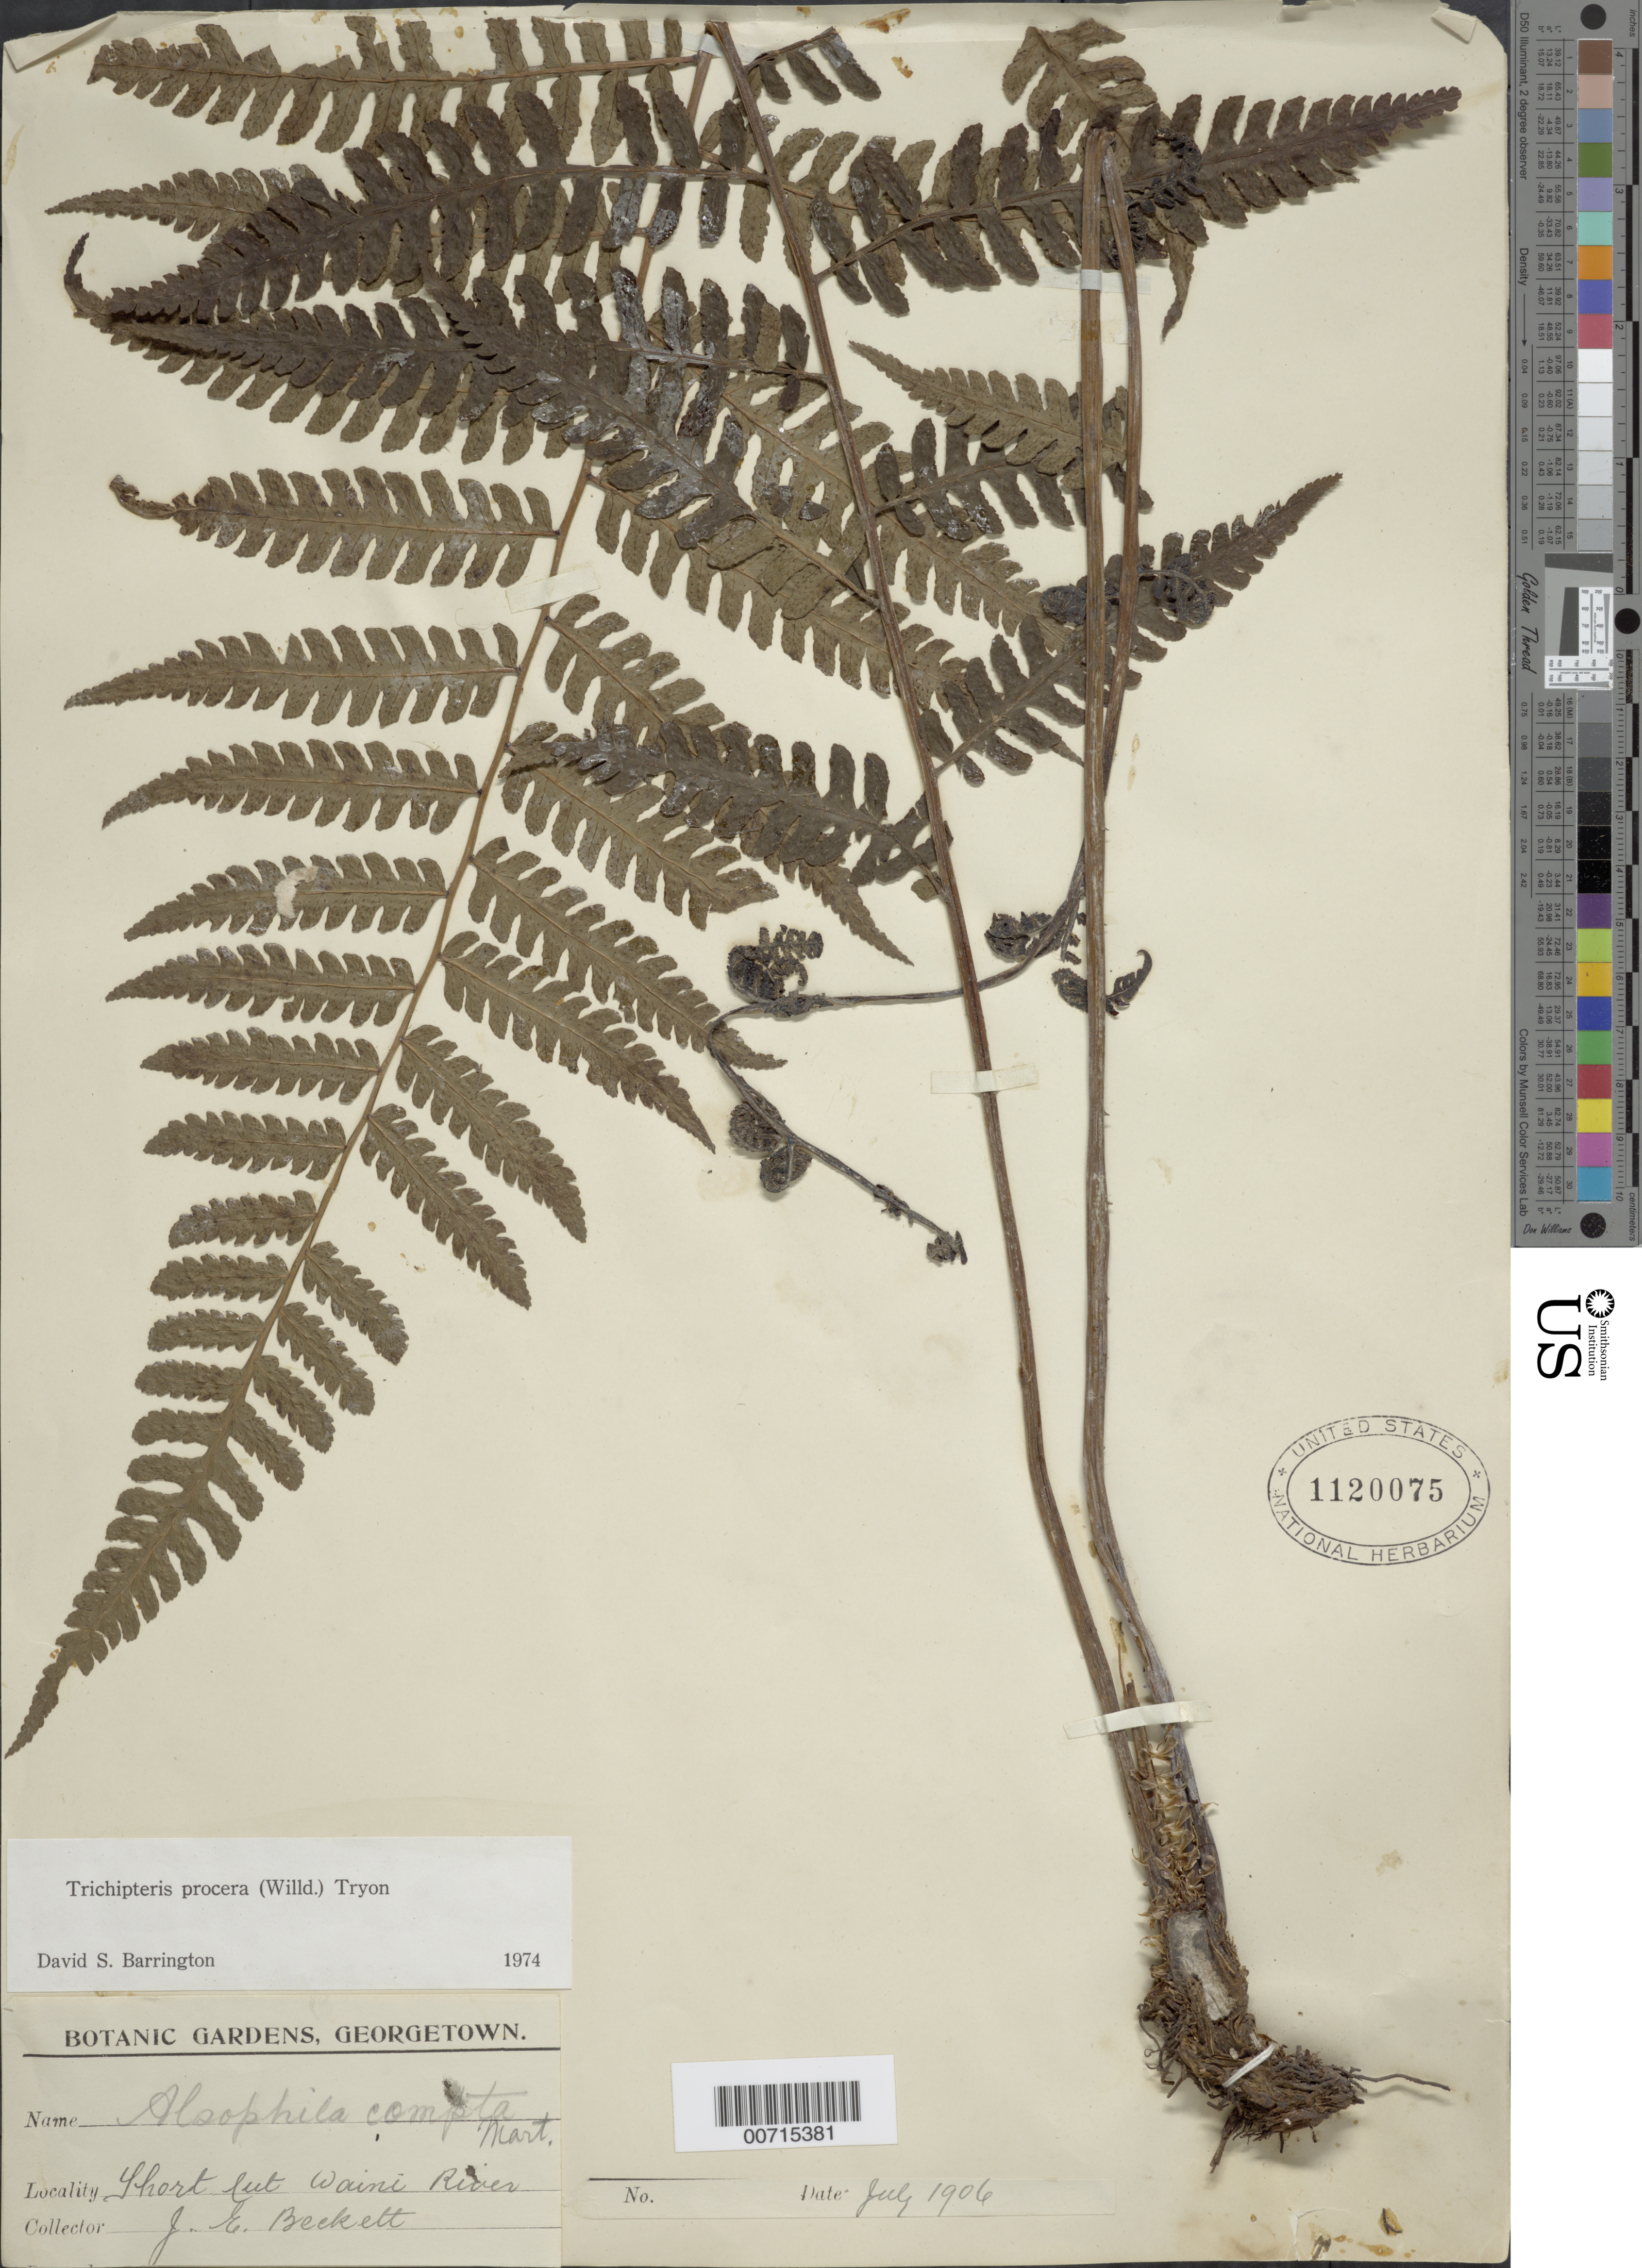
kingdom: Plantae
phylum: Tracheophyta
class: Polypodiopsida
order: Cyatheales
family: Cyatheaceae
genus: Cyathea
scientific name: Cyathea pungens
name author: (Willd.) Domin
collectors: J. Beckett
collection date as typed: Jul-06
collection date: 2006-07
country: Guyana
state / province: Barima-Waini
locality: Waini R., NW District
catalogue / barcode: US 1120075